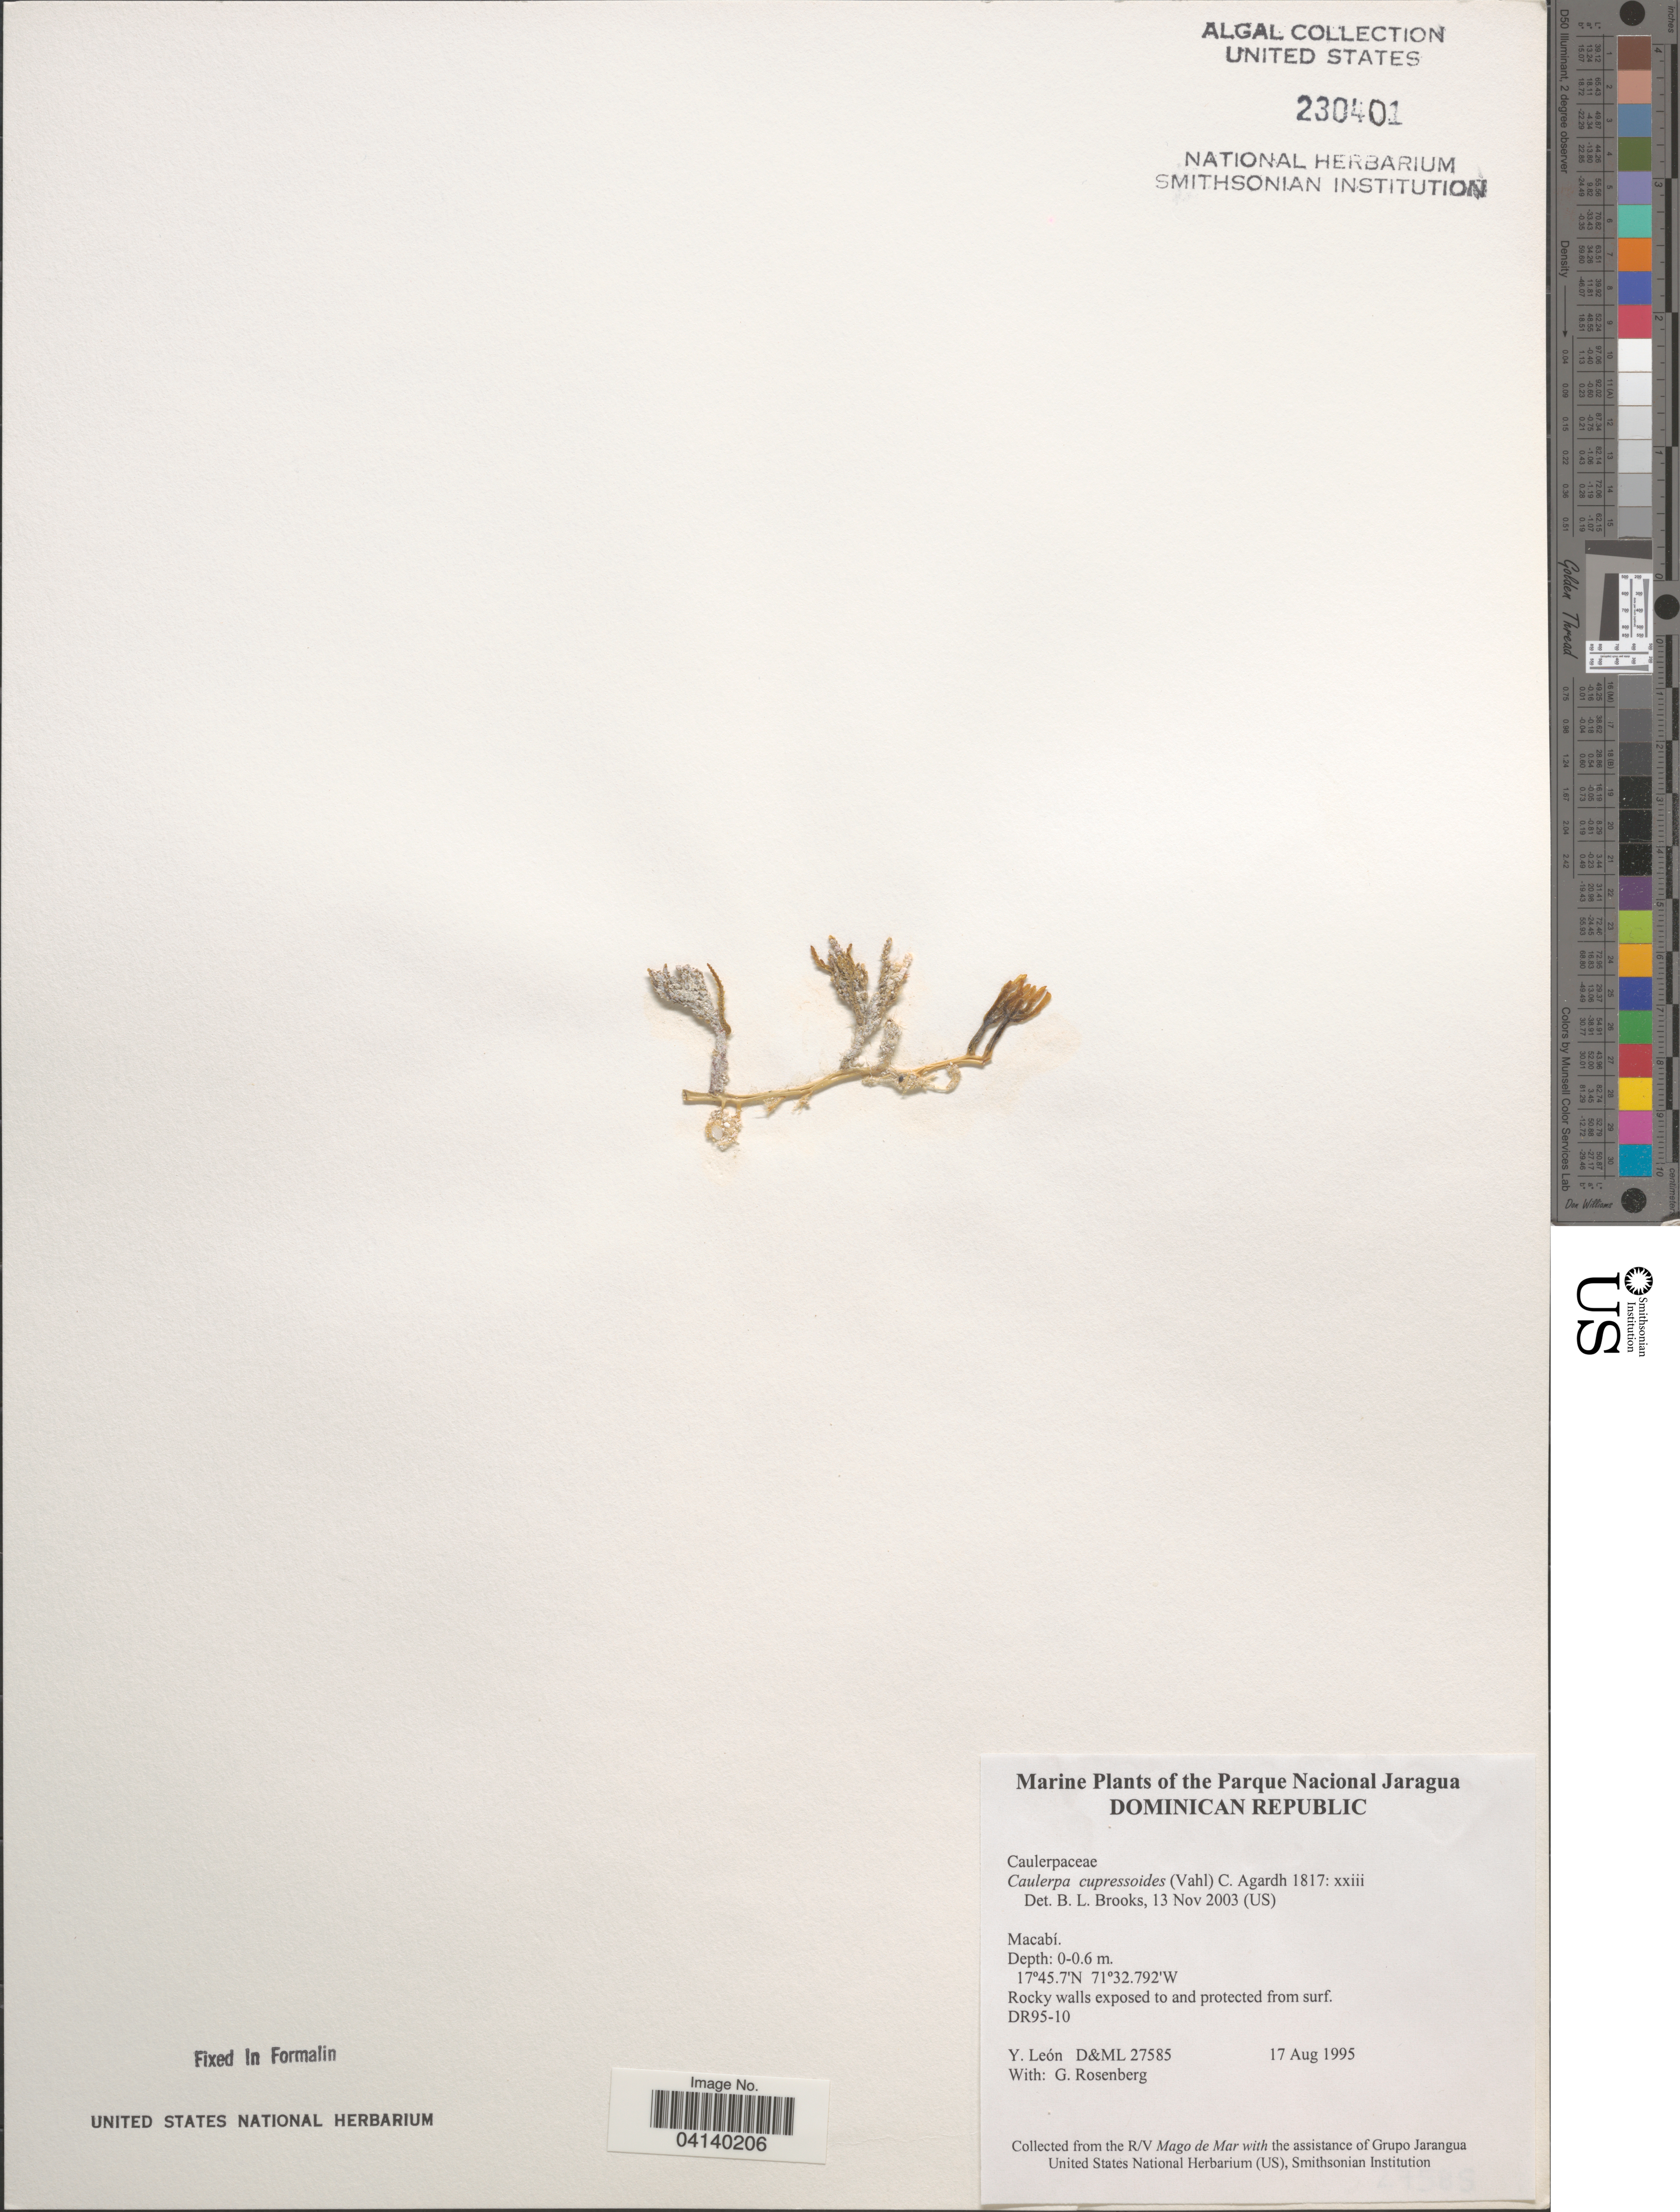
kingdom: Plantae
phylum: Chlorophyta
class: Ulvophyceae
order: Bryopsidales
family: Caulerpaceae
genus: Caulerpa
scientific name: Caulerpa cupressoides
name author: (Vahl) C. Agardh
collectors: Y. León & G. Rosenberg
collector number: D&ML27585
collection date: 1995-08-17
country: Dominican Republic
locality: Parque Nacional Jaragua. Macabí. DR95-10.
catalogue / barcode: US 230401